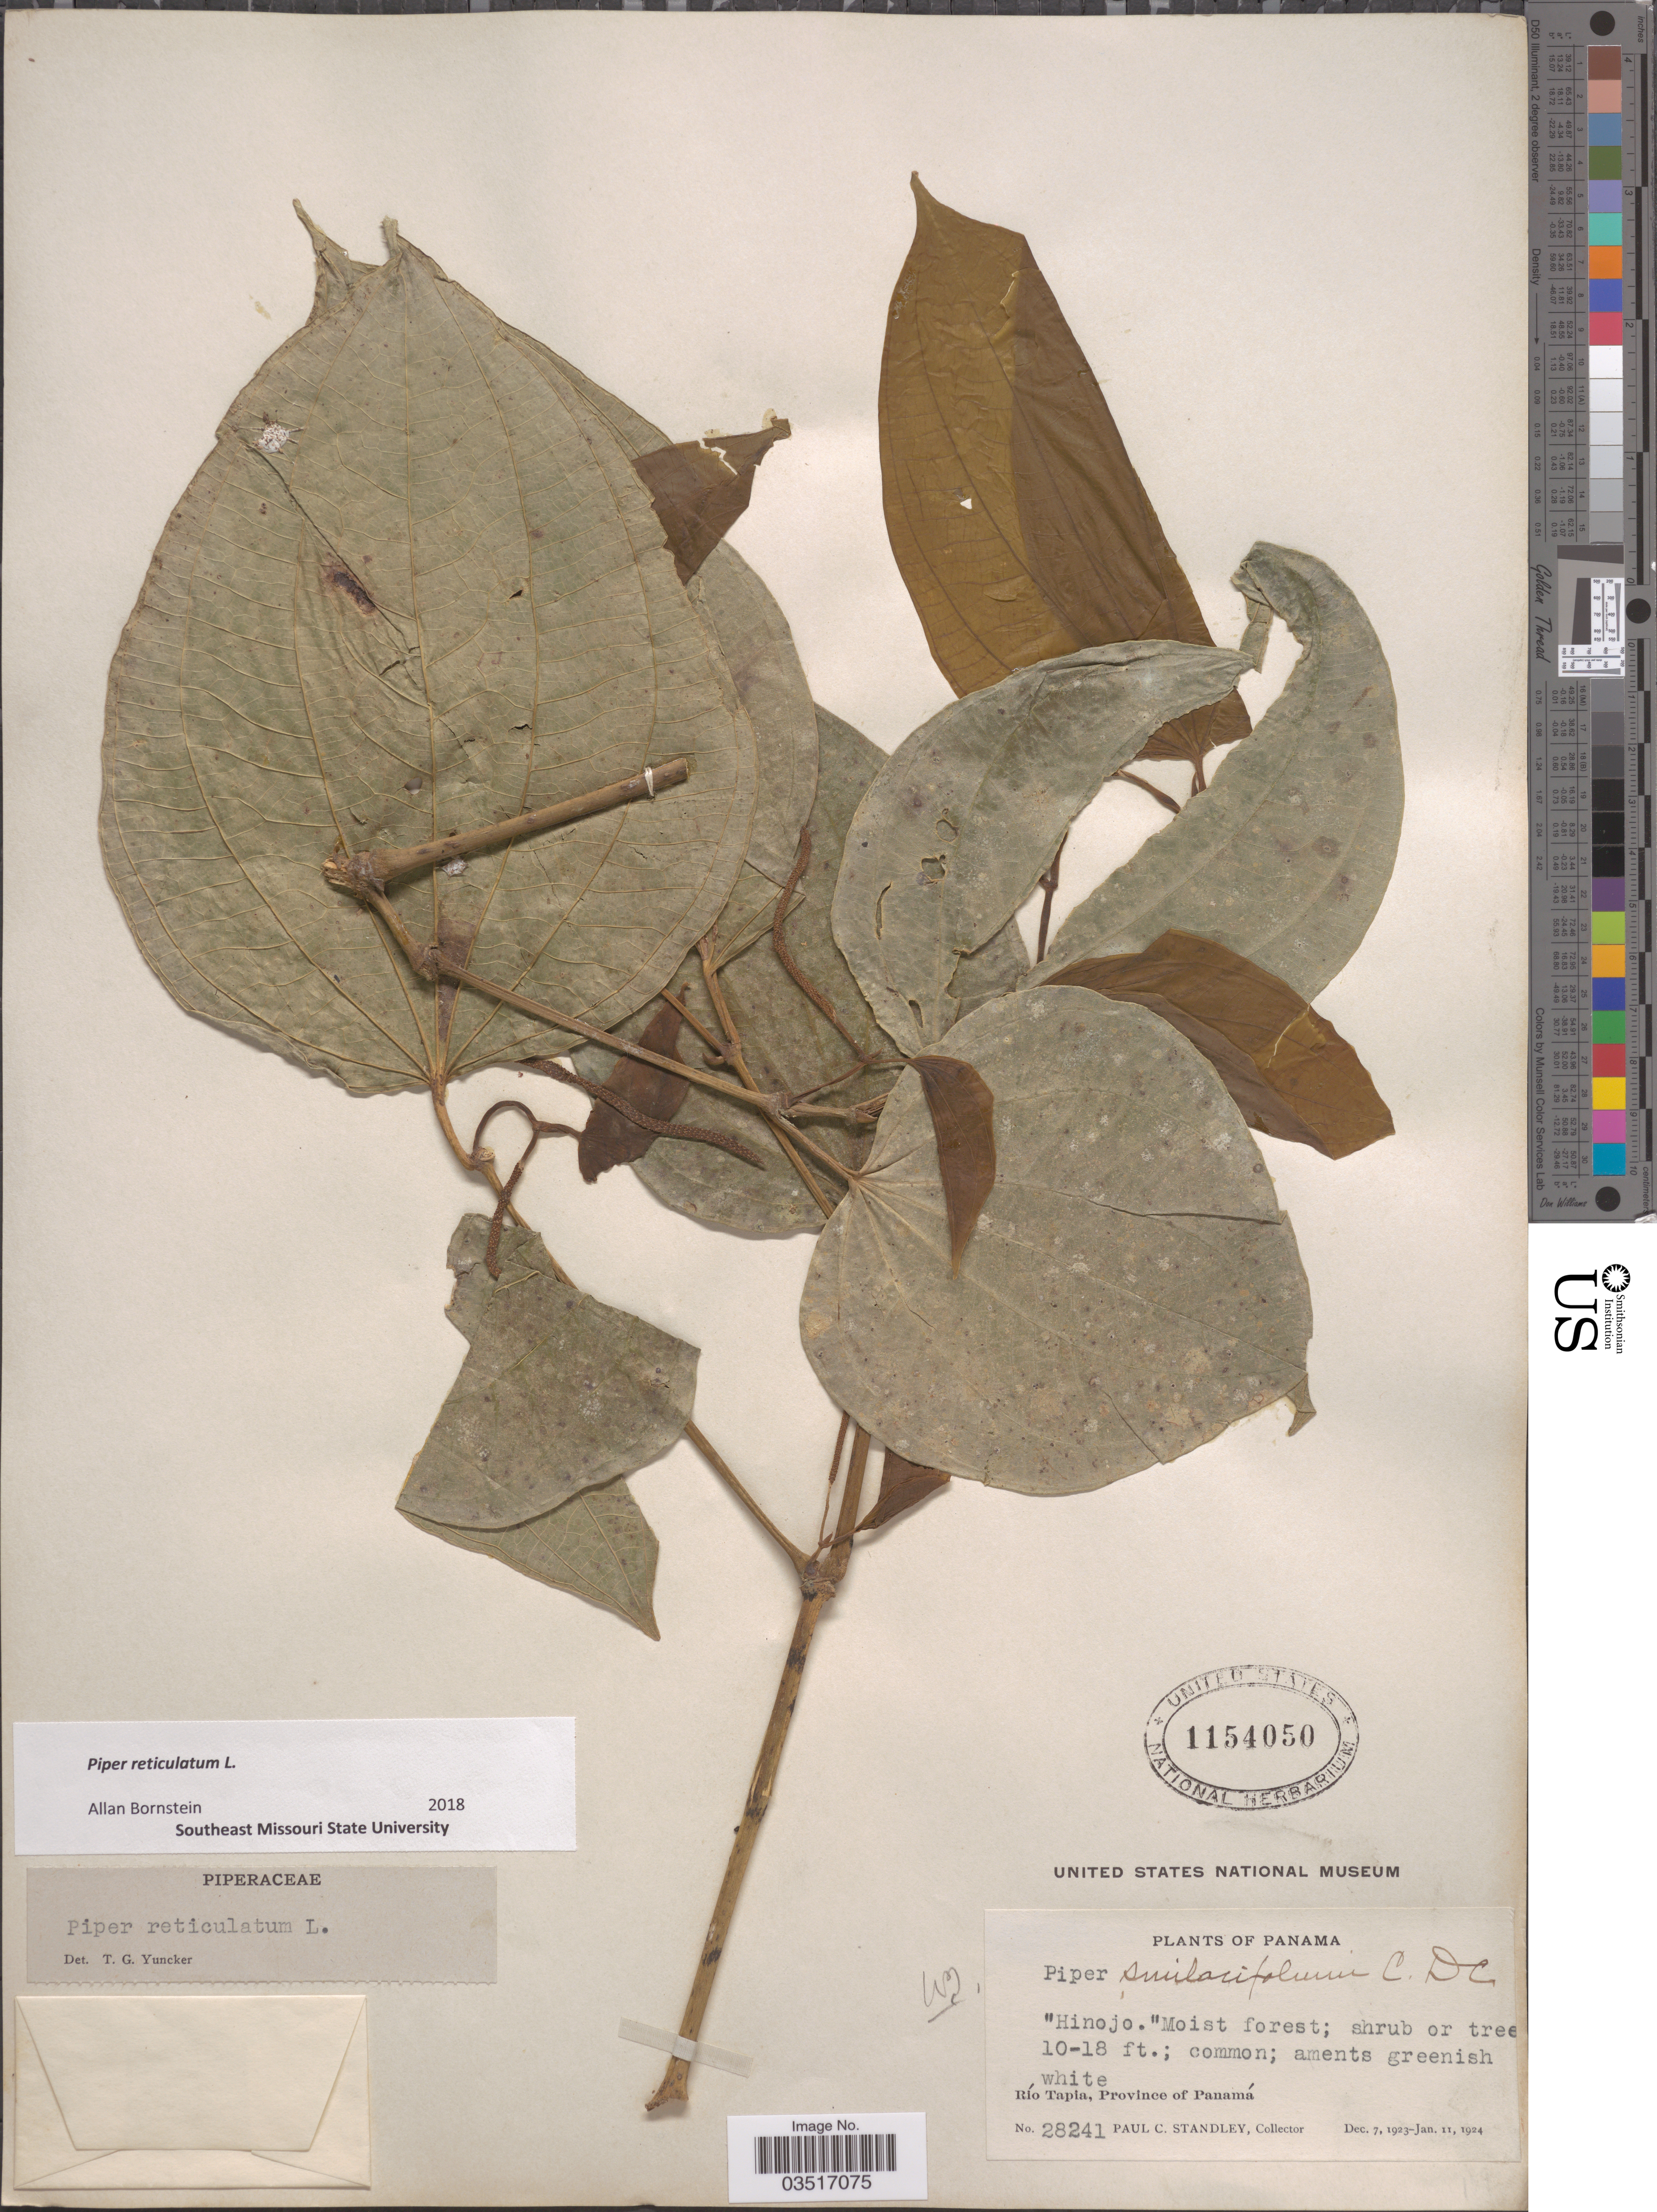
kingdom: Plantae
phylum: Tracheophyta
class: Magnoliopsida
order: Piperales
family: Piperaceae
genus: Piper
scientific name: Piper reticulatum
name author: L.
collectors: P. C. Standley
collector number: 28241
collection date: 1923-12-07/1924-01-11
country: Panama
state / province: Panamá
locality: Río Tapia.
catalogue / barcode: US 1154050